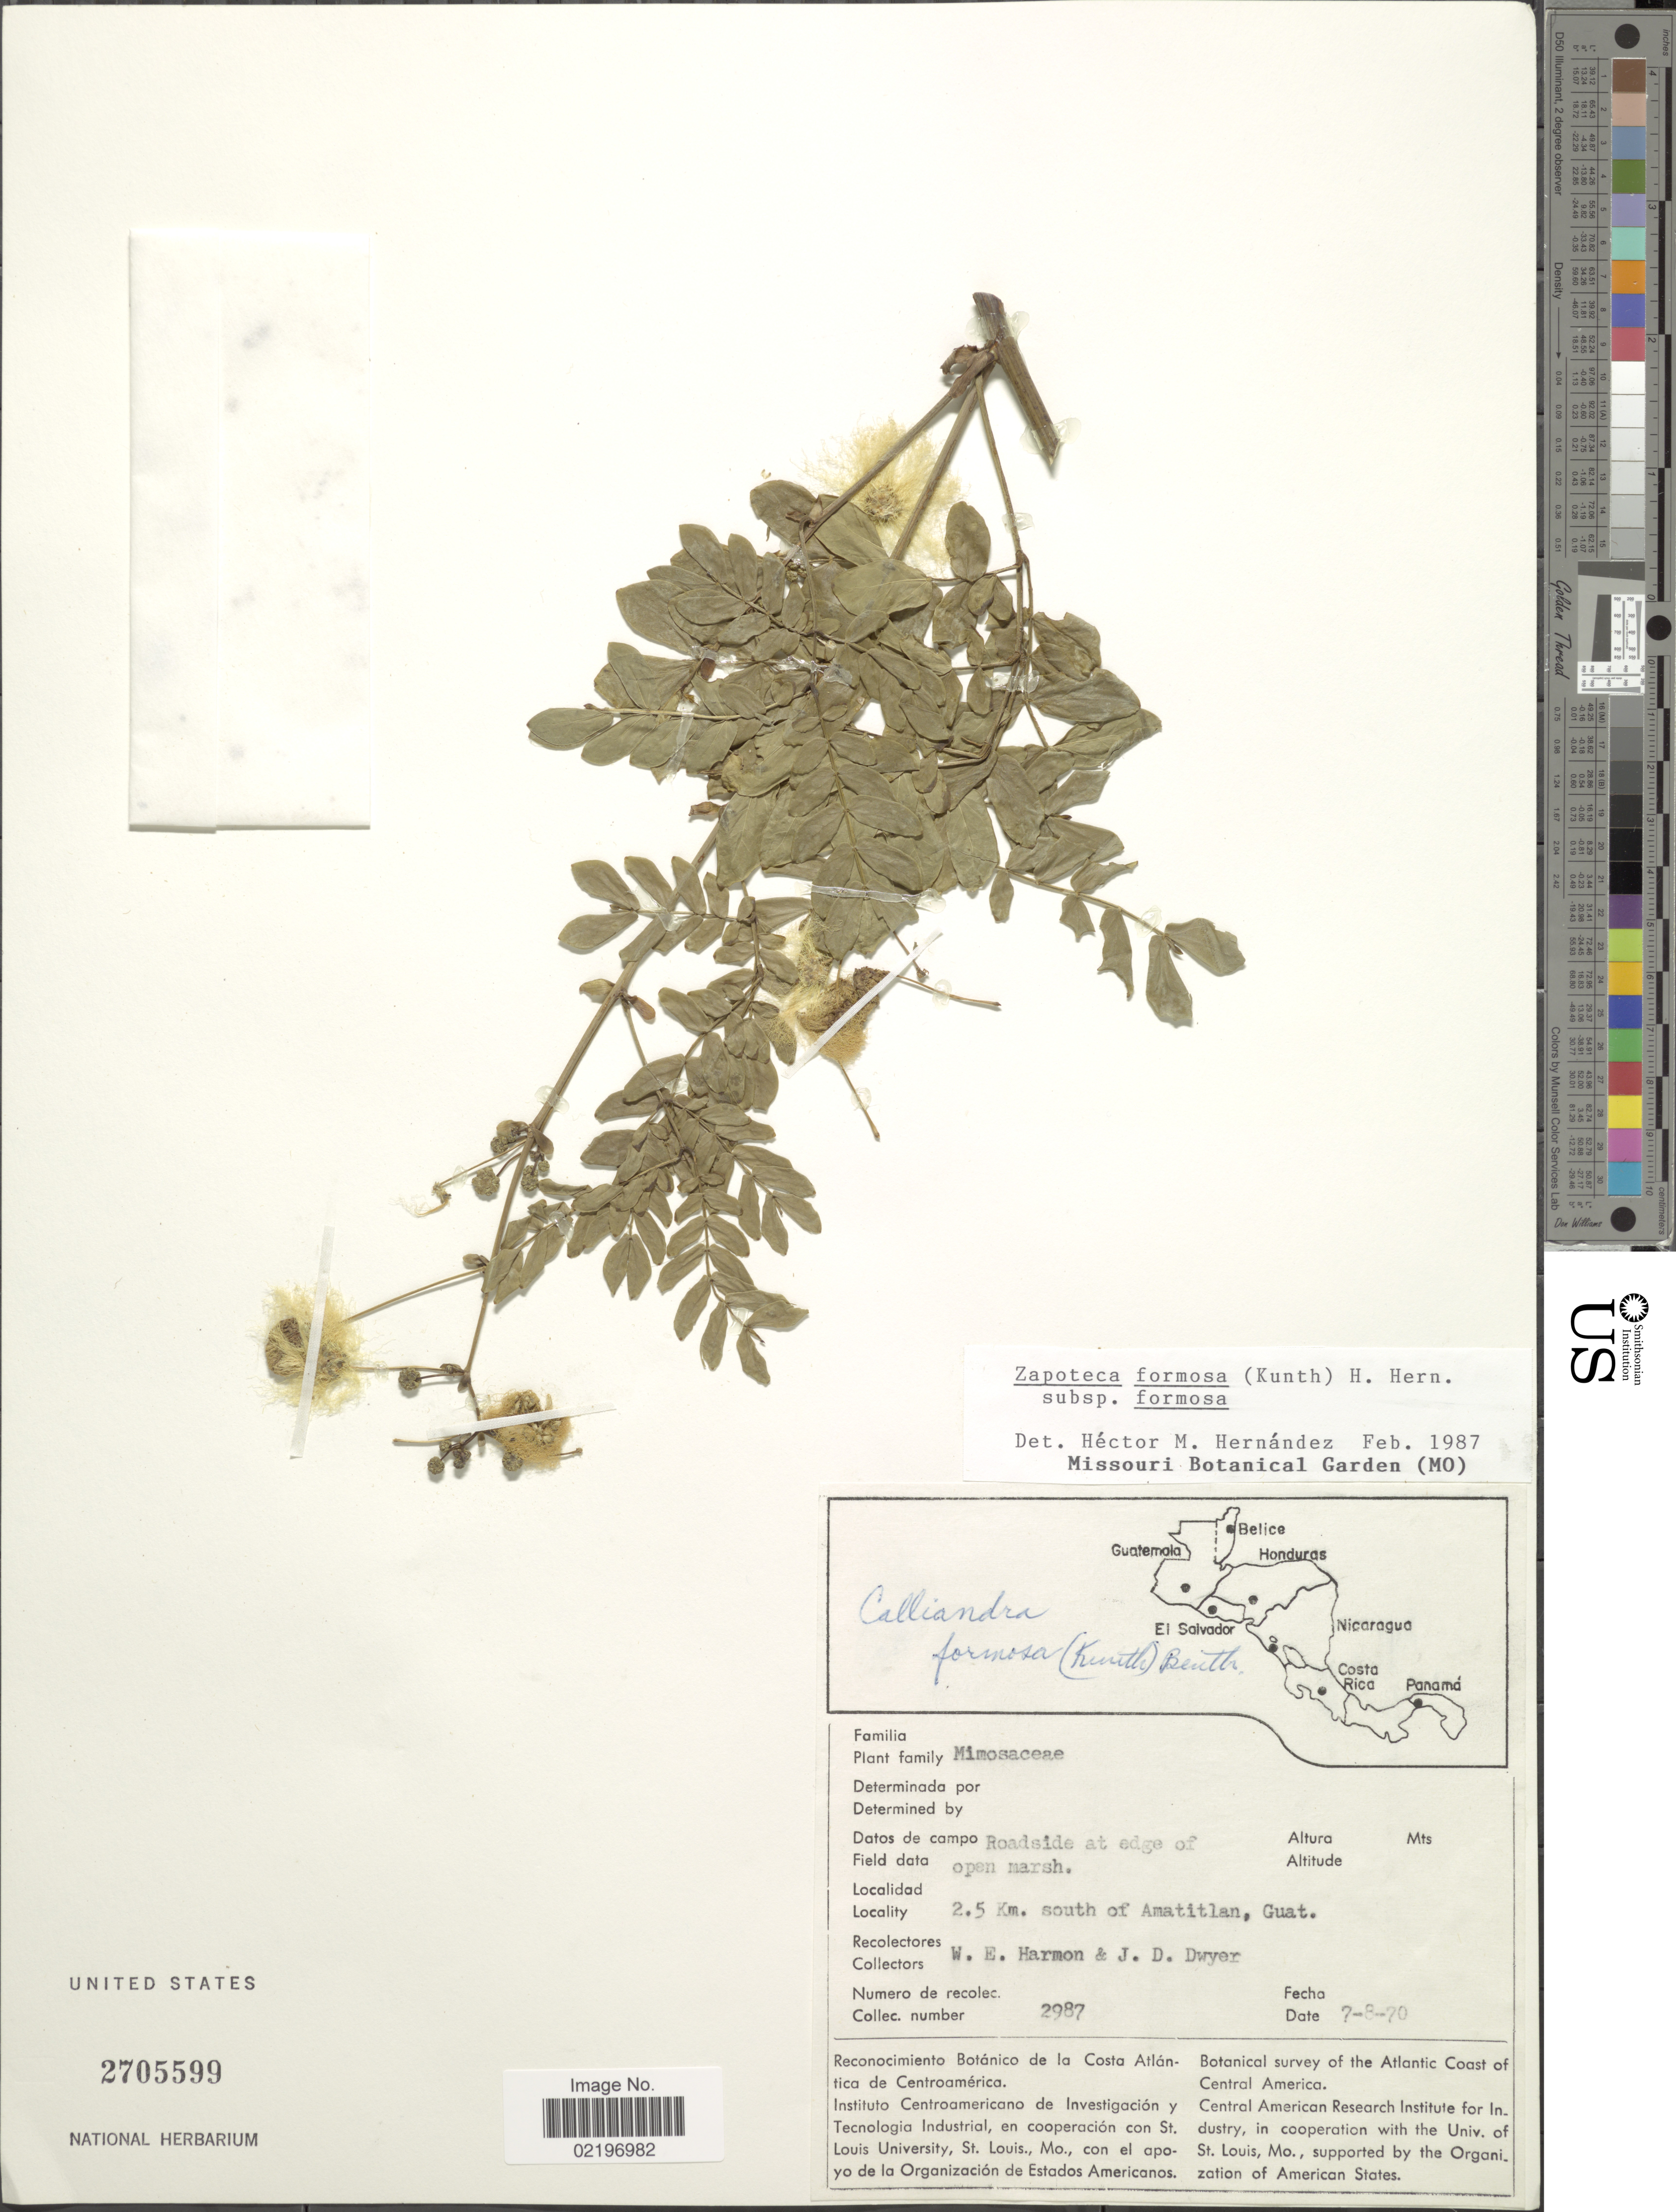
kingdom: Plantae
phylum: Tracheophyta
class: Magnoliopsida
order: Fabales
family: Fabaceae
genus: Zapoteca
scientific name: Zapoteca formosa subsp. formosa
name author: (Kunth) H.M. Hern.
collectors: W. E. Harmon & J. D. Dwyer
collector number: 2987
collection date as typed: Transcribed d/m/y: 7/8/70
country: Guatemala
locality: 2.5 Km. south of Amatitlan, Guat. roadside at edge of open marsh.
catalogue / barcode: US 2705599